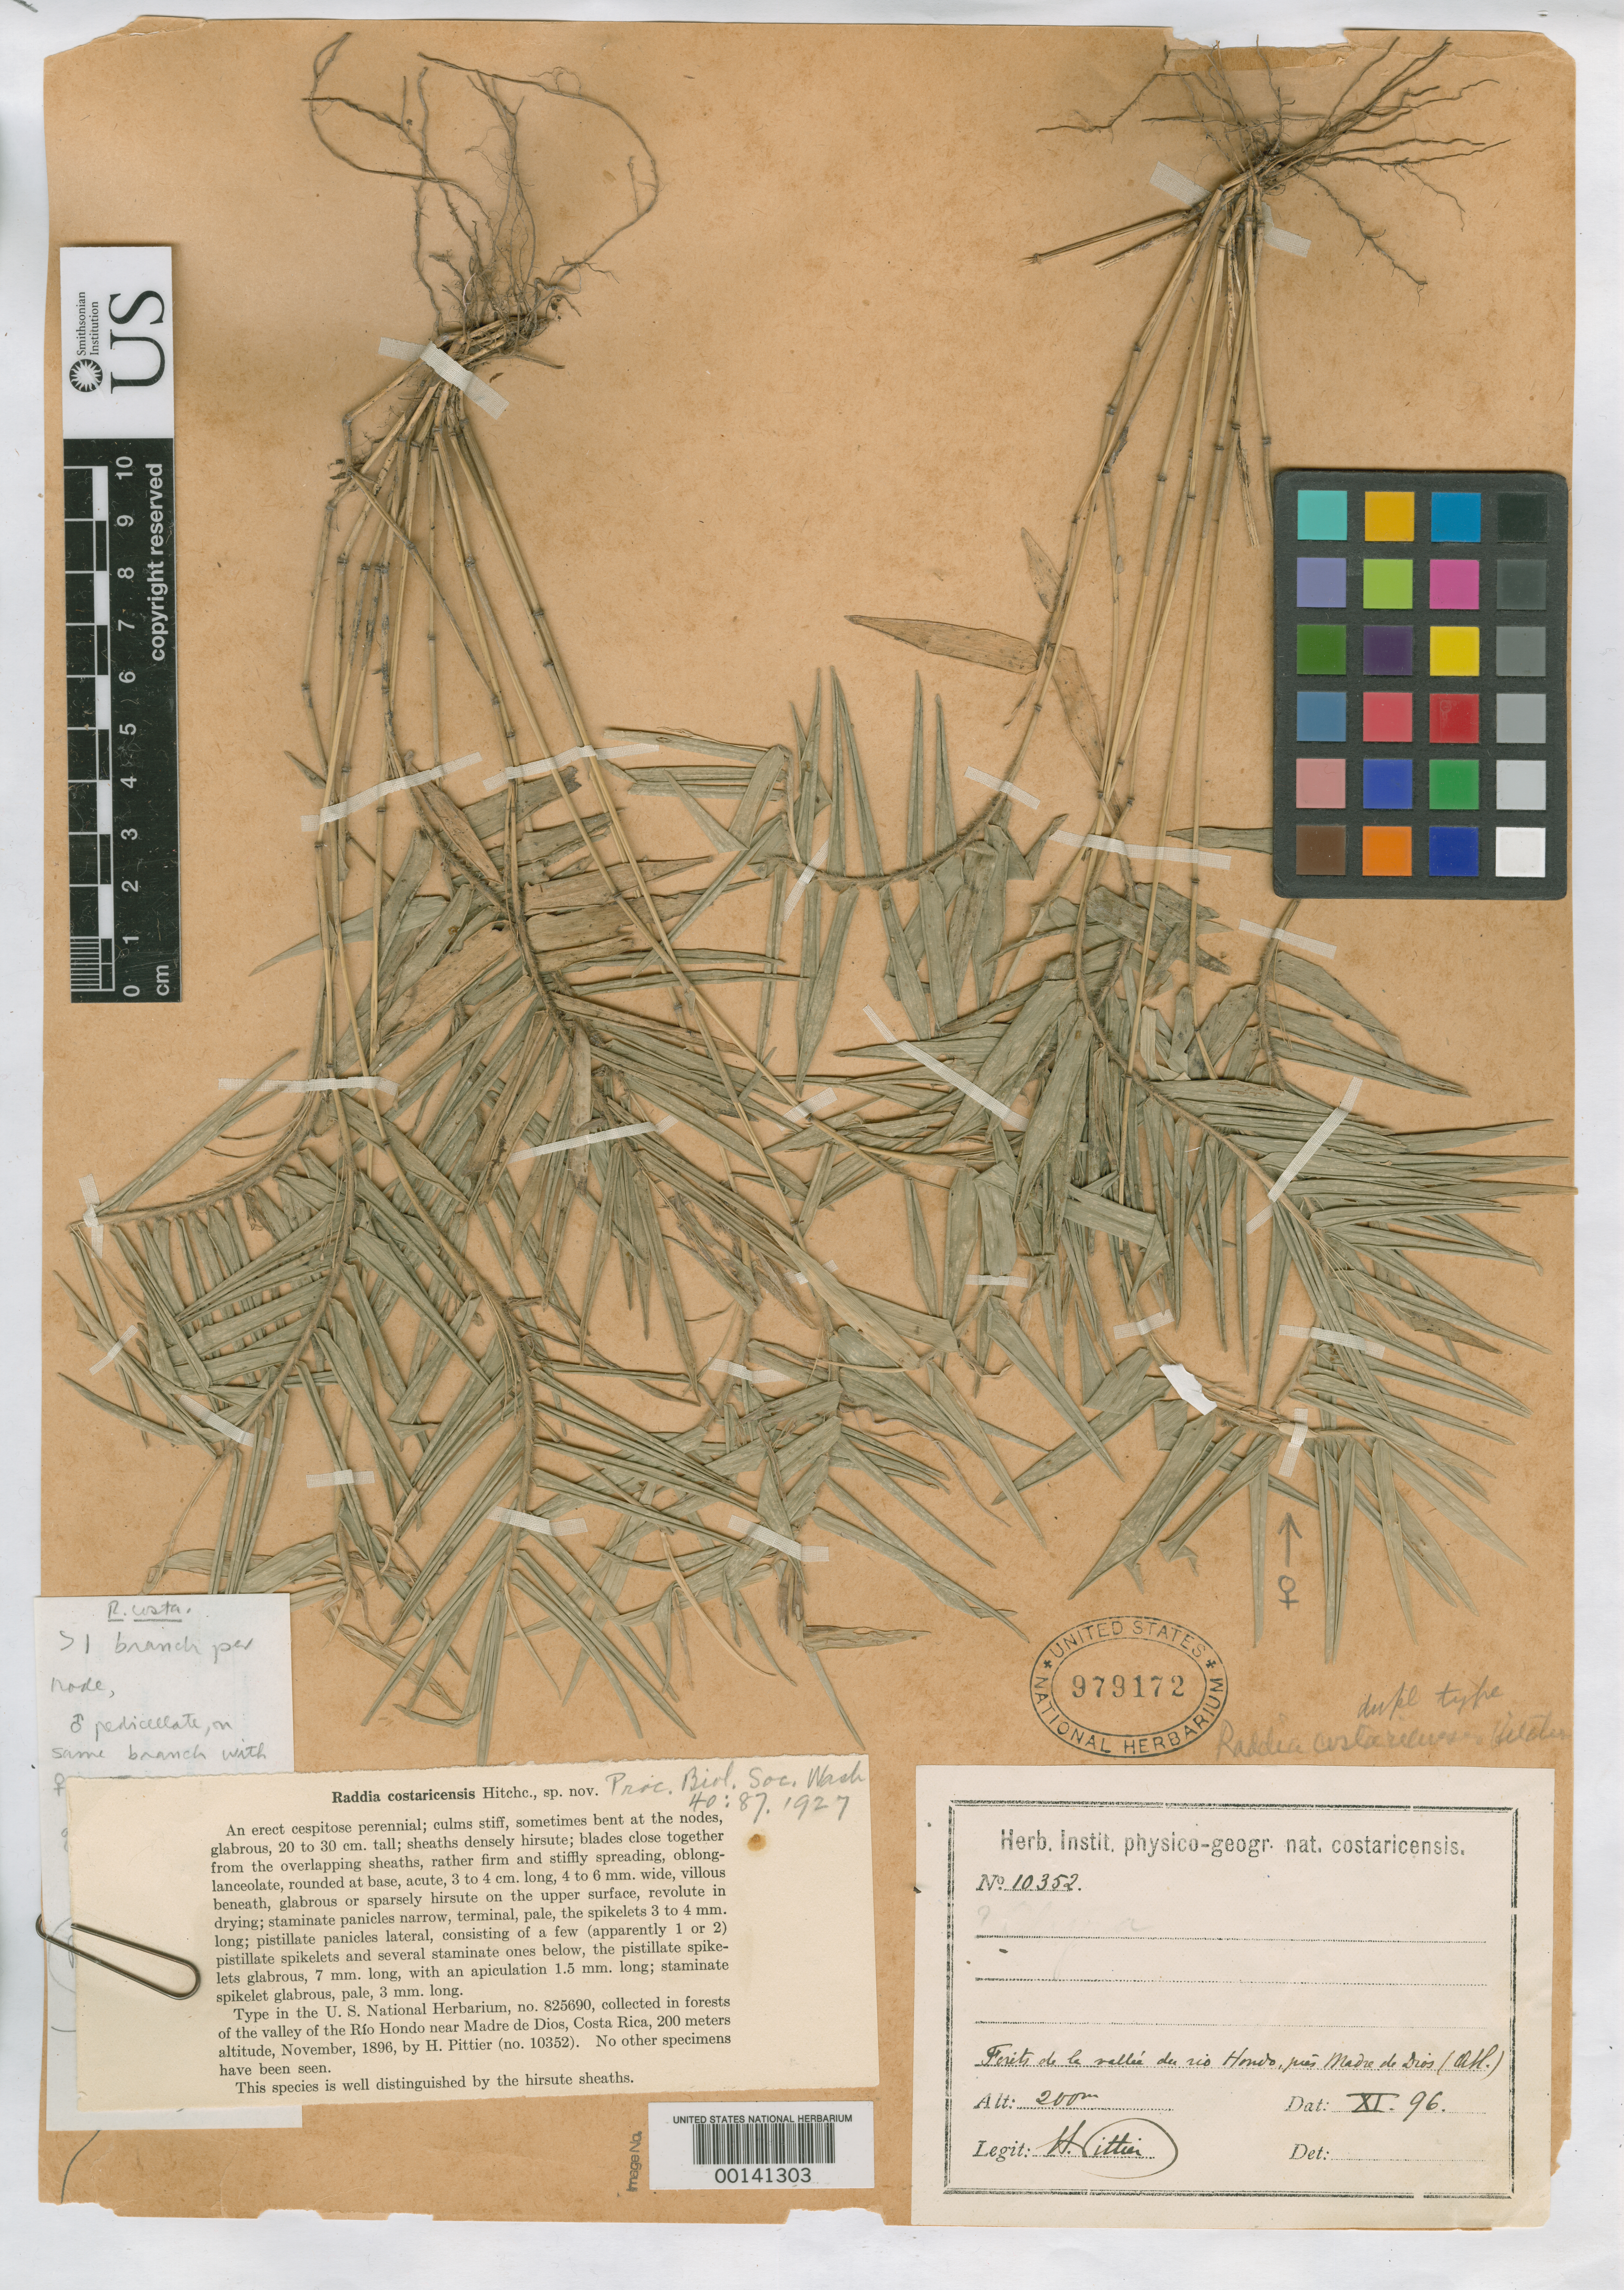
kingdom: Plantae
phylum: Tracheophyta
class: Liliopsida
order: Poales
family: Poaceae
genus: Raddia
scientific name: Raddia costaricensis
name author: Hitchc.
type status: Isotype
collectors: H. F. Pittier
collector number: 10352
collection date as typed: Nov 1896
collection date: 1896-11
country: Costa Rica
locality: Valley of Rio Hondo near Madre de Dios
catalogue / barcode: US 979172